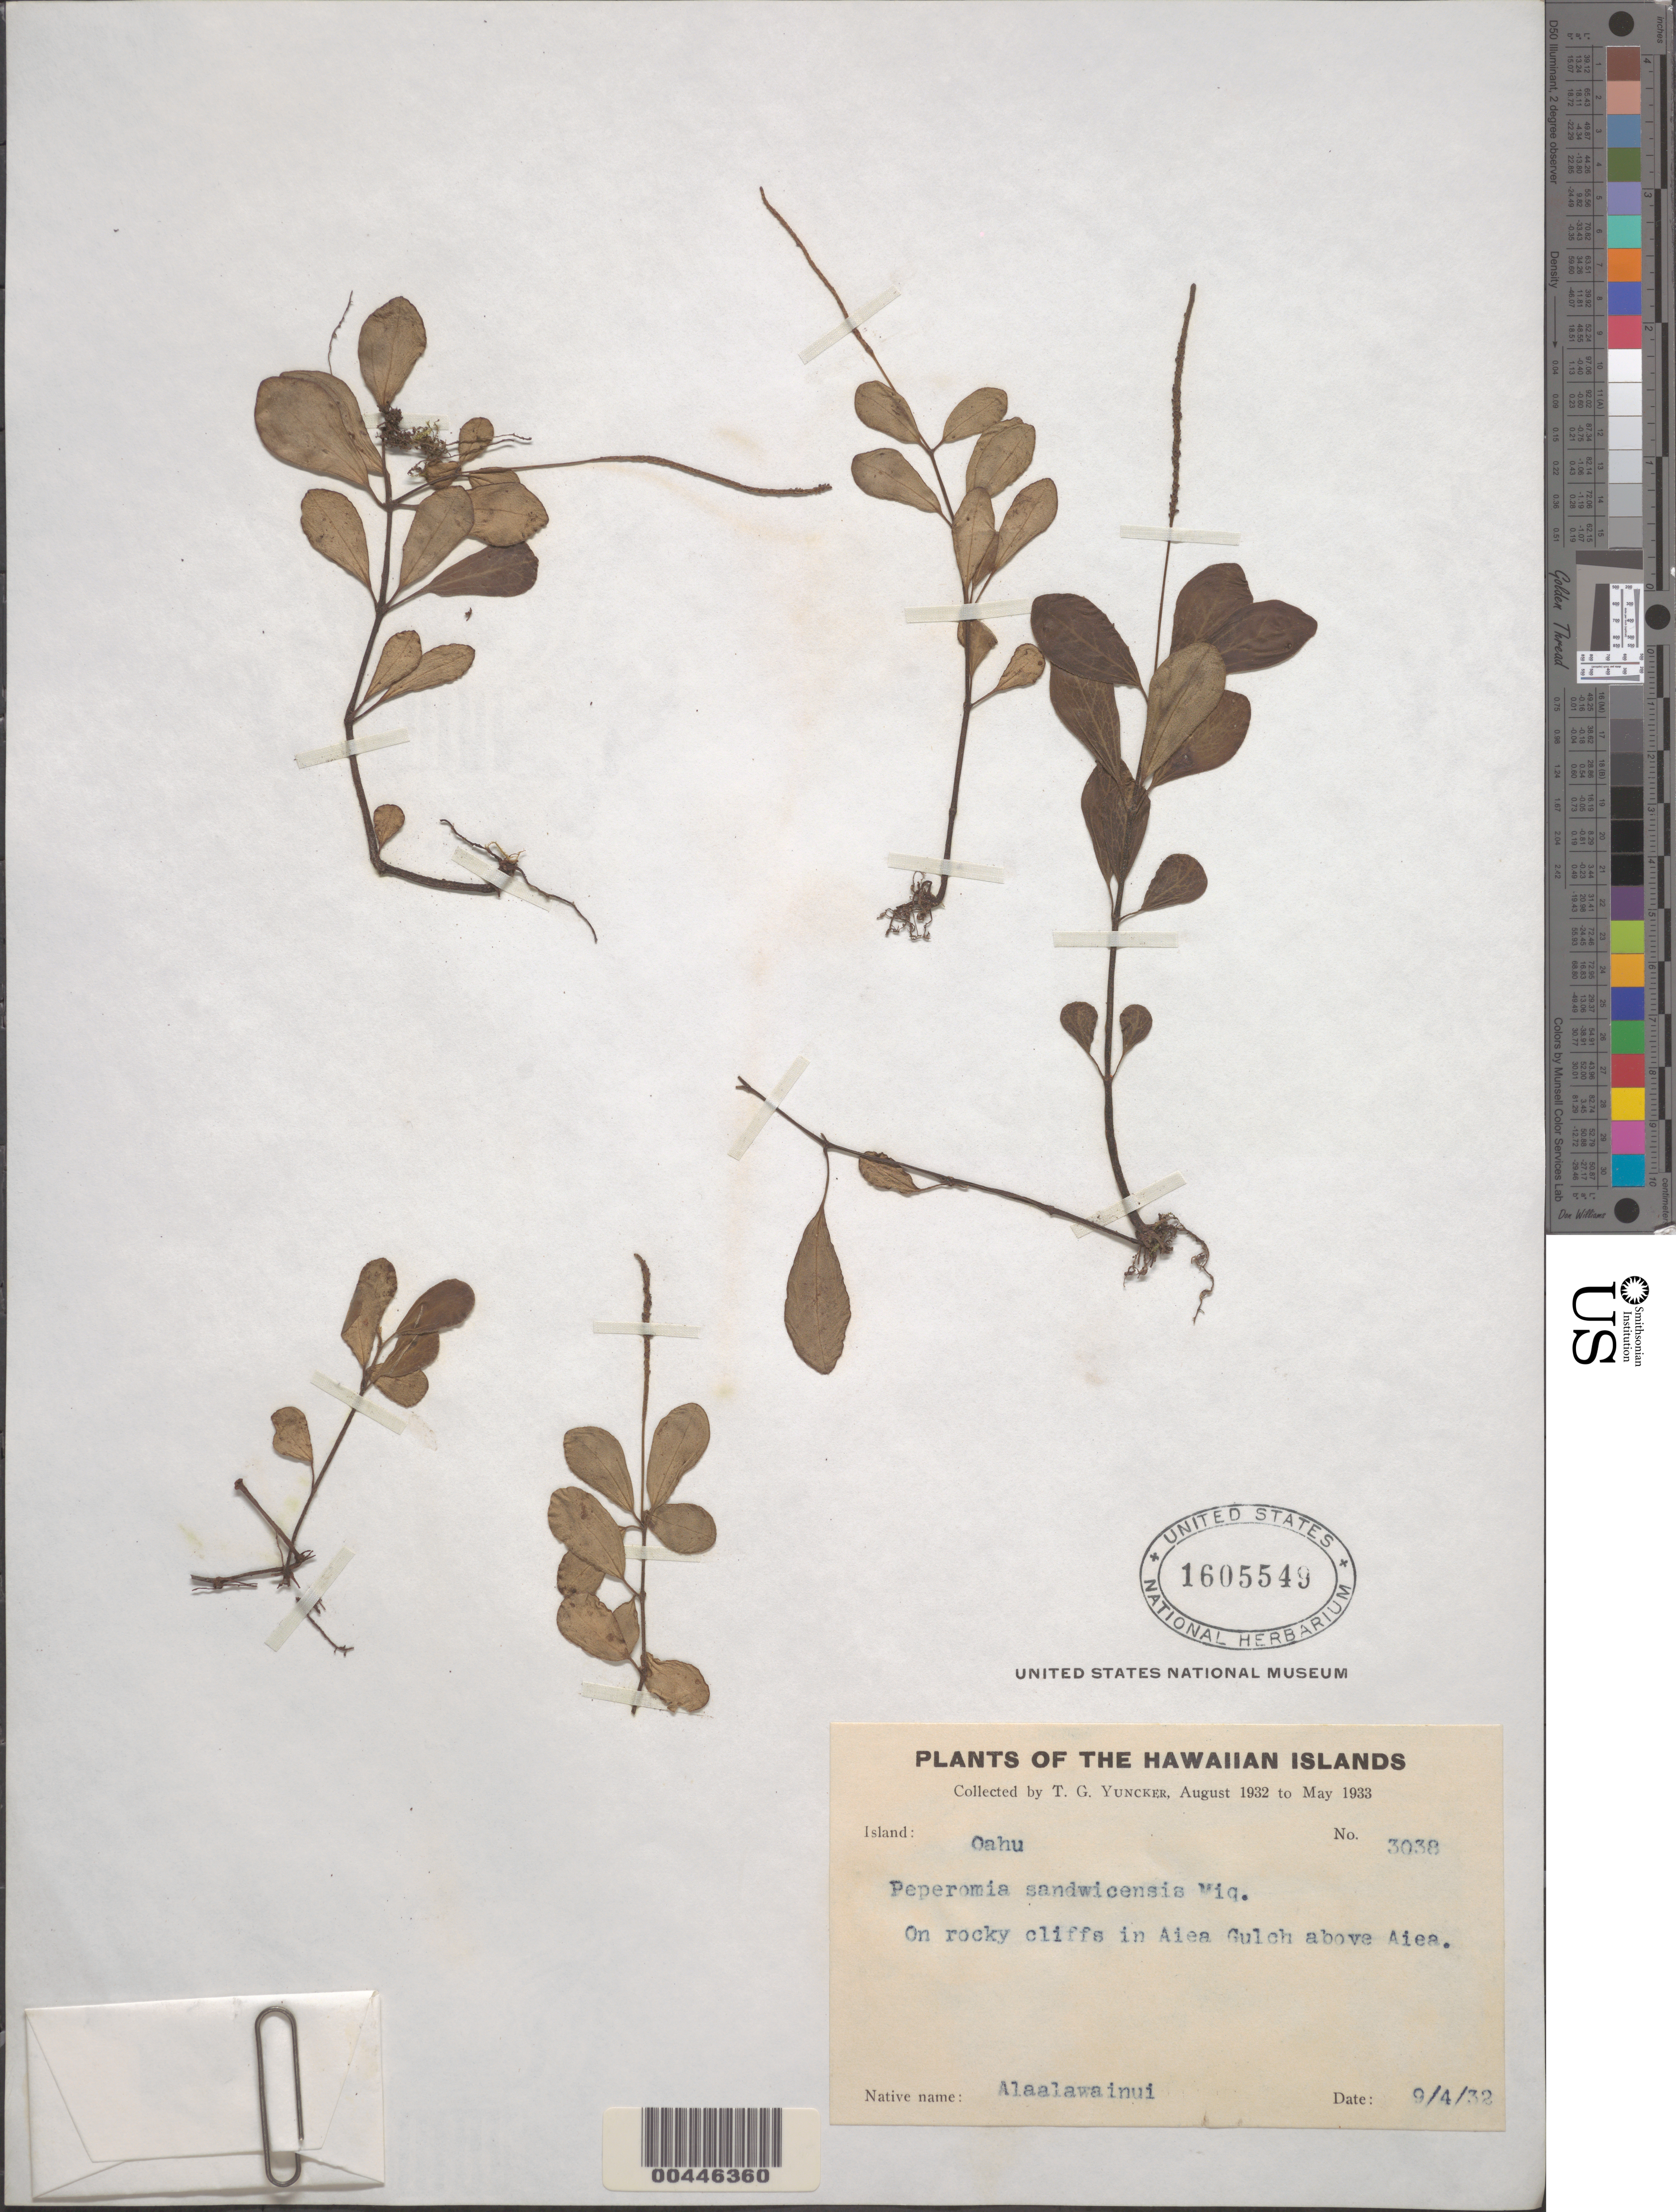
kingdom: Plantae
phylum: Tracheophyta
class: Magnoliopsida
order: Piperales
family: Piperaceae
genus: Peperomia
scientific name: Peperomia sandwicensis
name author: Miq.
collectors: T. G. Yuncker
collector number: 3038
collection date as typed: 4 Sep 1932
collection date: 1932-09-04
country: United States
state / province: Hawaii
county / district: Honolulu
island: Oahu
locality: In Aiea Gulch above Aiea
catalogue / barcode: US 1605549